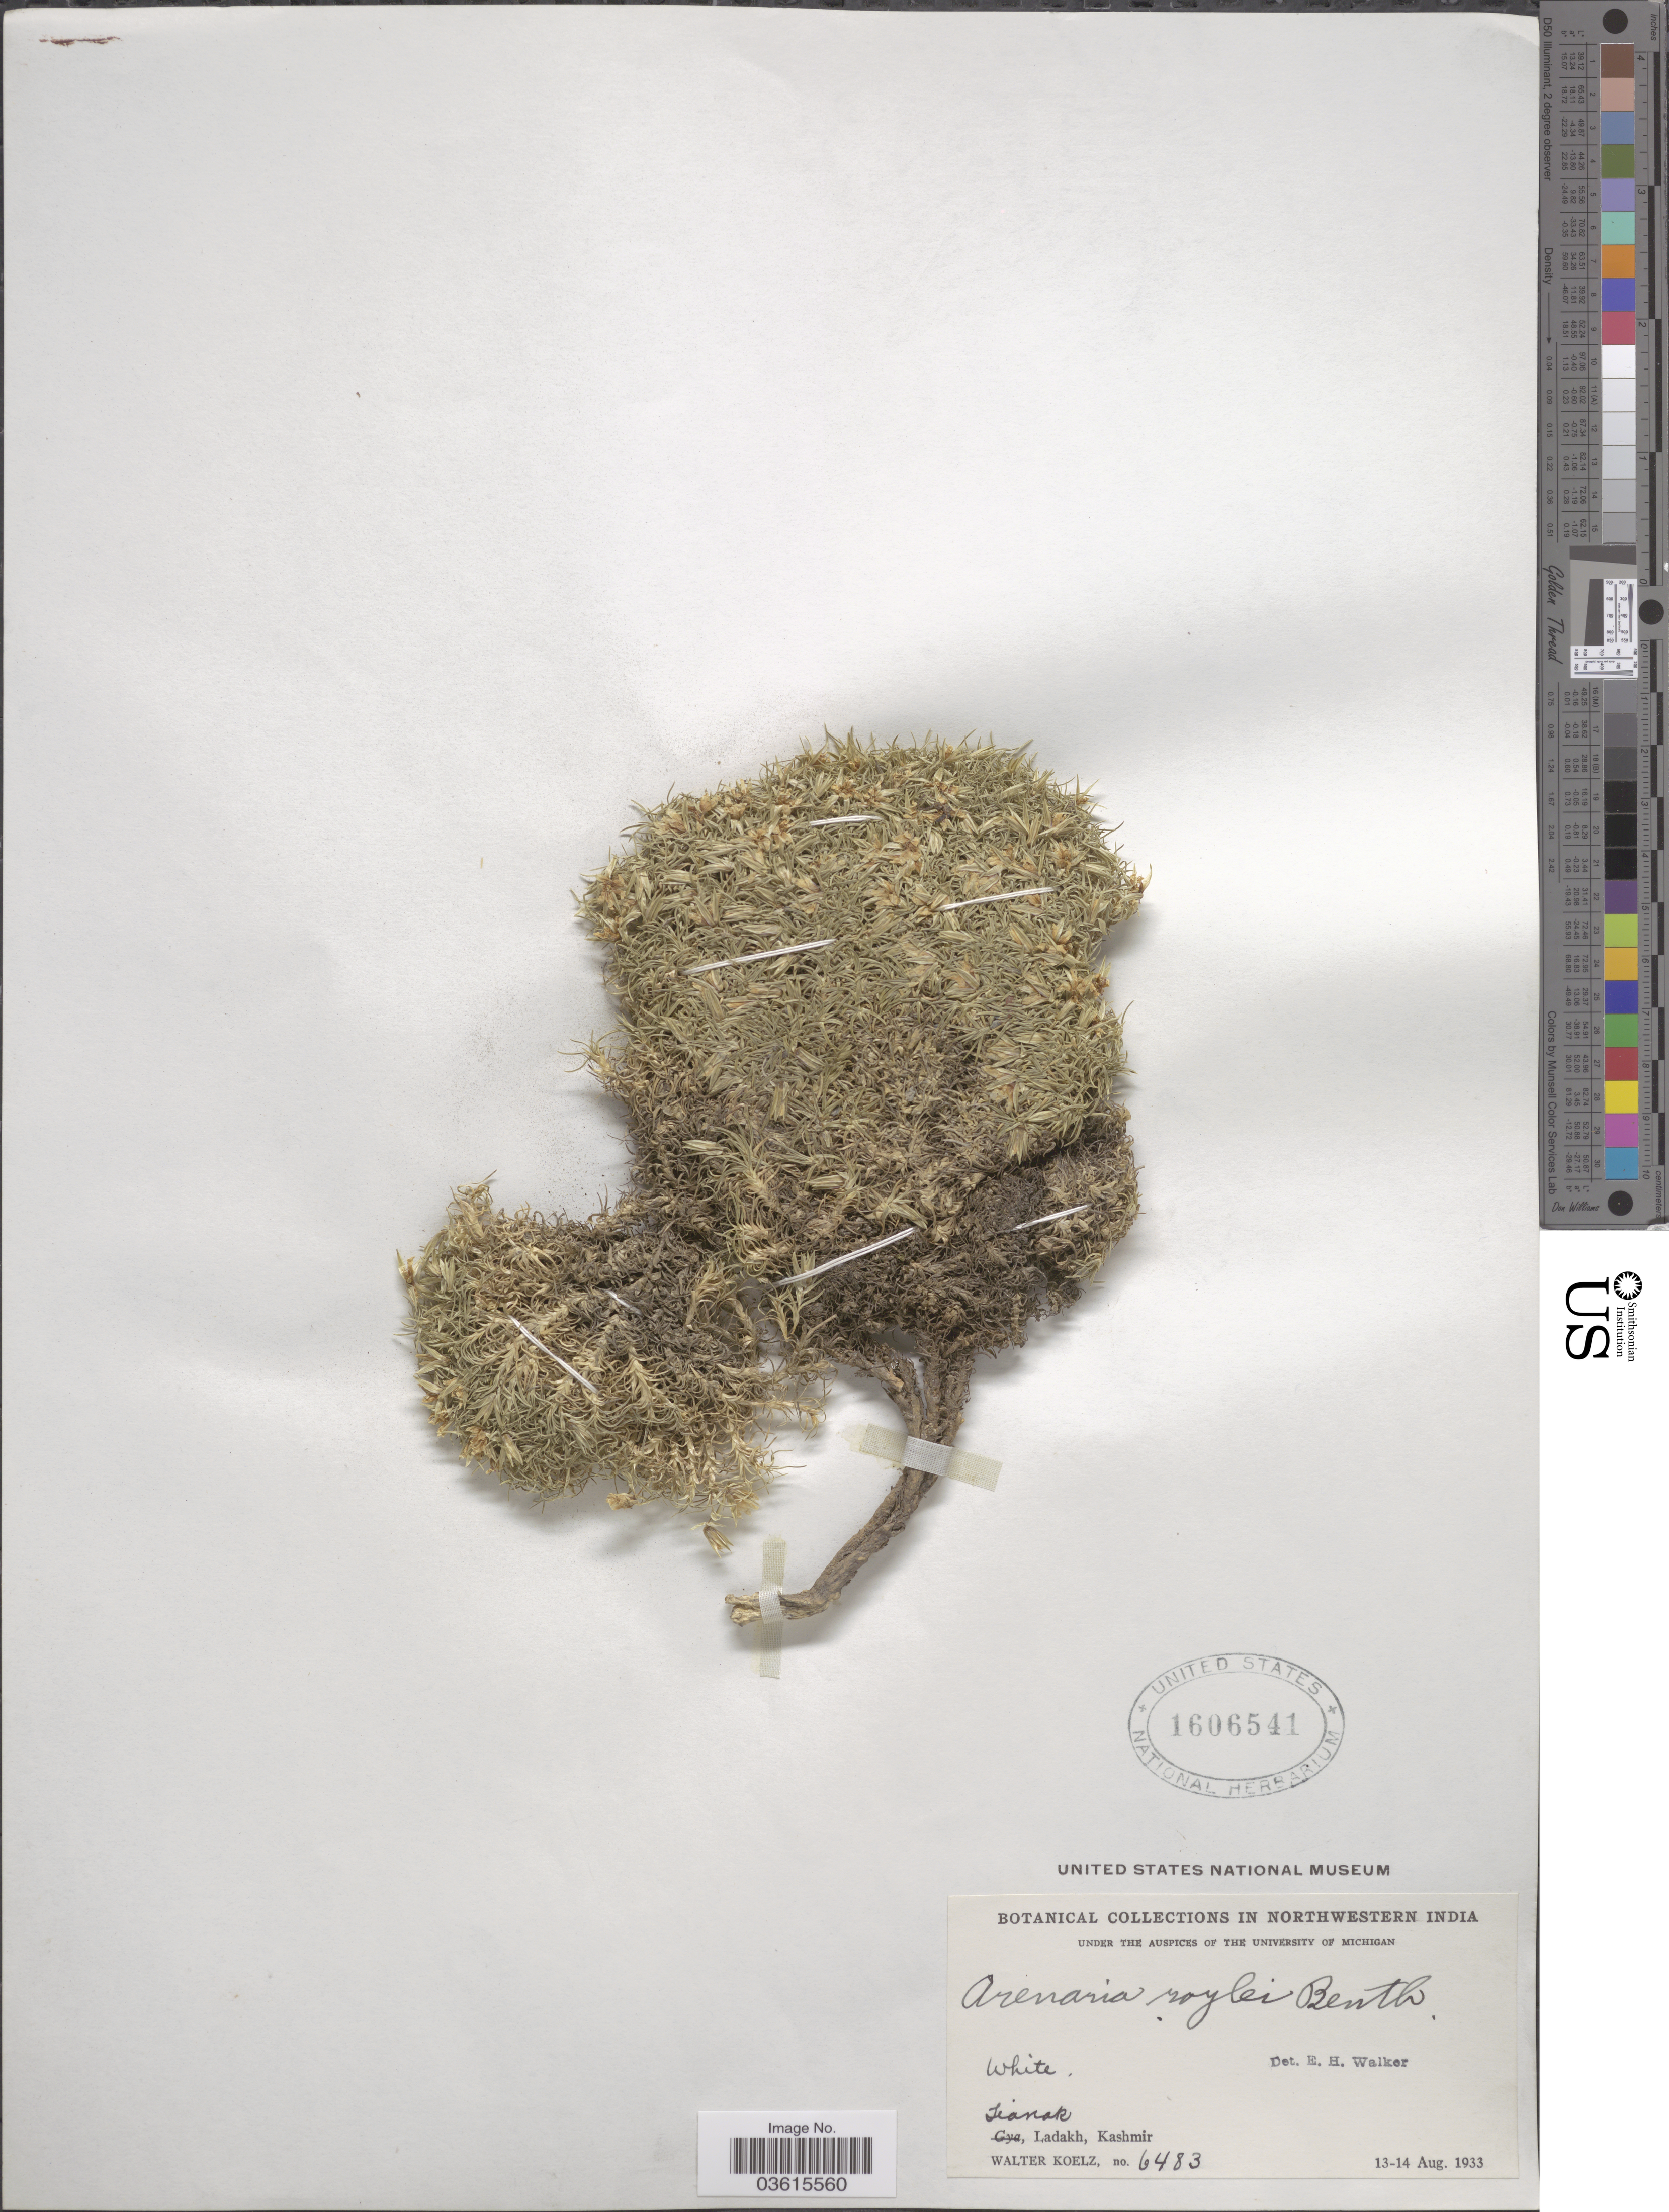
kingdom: Plantae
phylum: Tracheophyta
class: Magnoliopsida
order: Caryophyllales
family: Caryophyllaceae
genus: Eremogone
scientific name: Eremogone bryophylla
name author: (Fernald) Pusalkar & D.K. Singh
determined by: Strong, Mark T., (BOT), Smithsonian Institution - National Museum of Natural History (UNITED STATES)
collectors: W. N. Koelz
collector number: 6483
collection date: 1933-08-13/1933-08-14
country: India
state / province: Ladakh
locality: In northwestern India. Lianak [interpreted], Ladakh, Kashmir.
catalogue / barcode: US 1606541